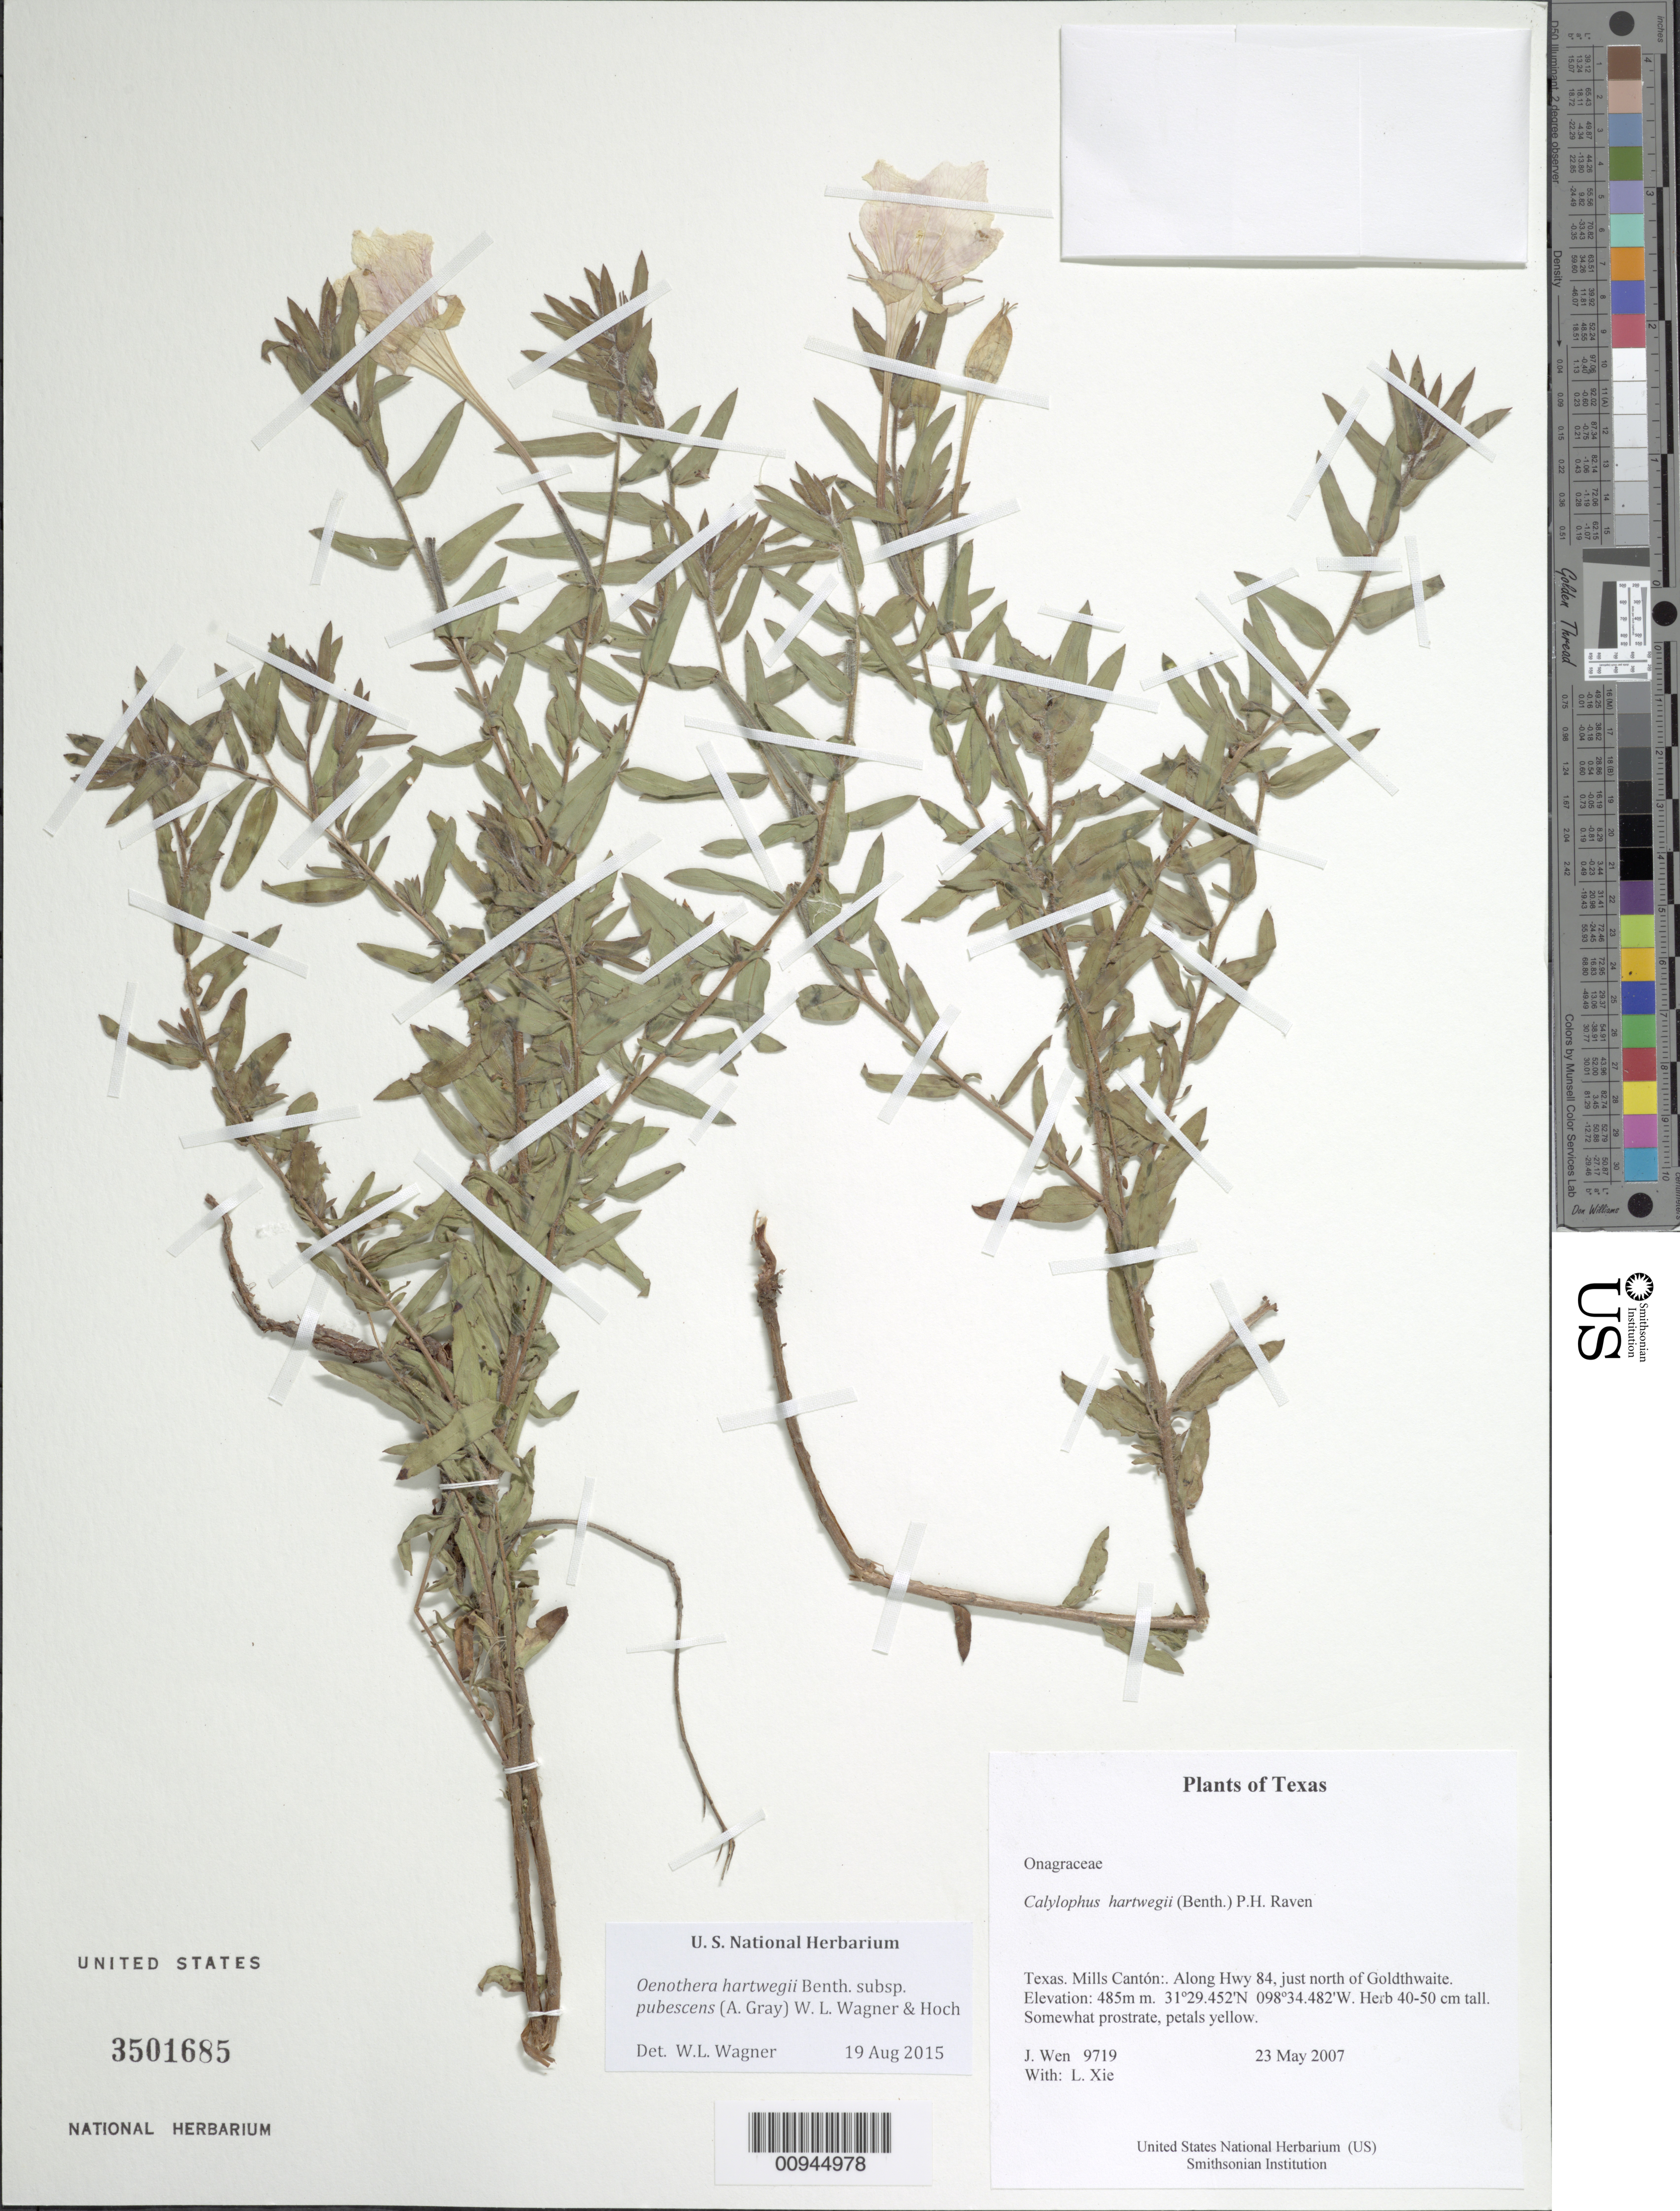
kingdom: Plantae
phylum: Tracheophyta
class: Magnoliopsida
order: Myrtales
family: Onagraceae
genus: Oenothera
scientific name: Oenothera hartwegii subsp. pubescens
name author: (A. Gray) W.L. Wagner & Hoch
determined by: Wagner, W. L., (BOT), Smithsonian Institution - National Museum of Natural History (UNITED STATES)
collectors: J. Wen & L. Xie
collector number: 9719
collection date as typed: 23 May 2007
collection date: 2007-05-23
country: United States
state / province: Texas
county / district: Mills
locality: Along Hwy 84, just north of Goldthwaite.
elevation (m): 485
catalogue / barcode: US 3501685